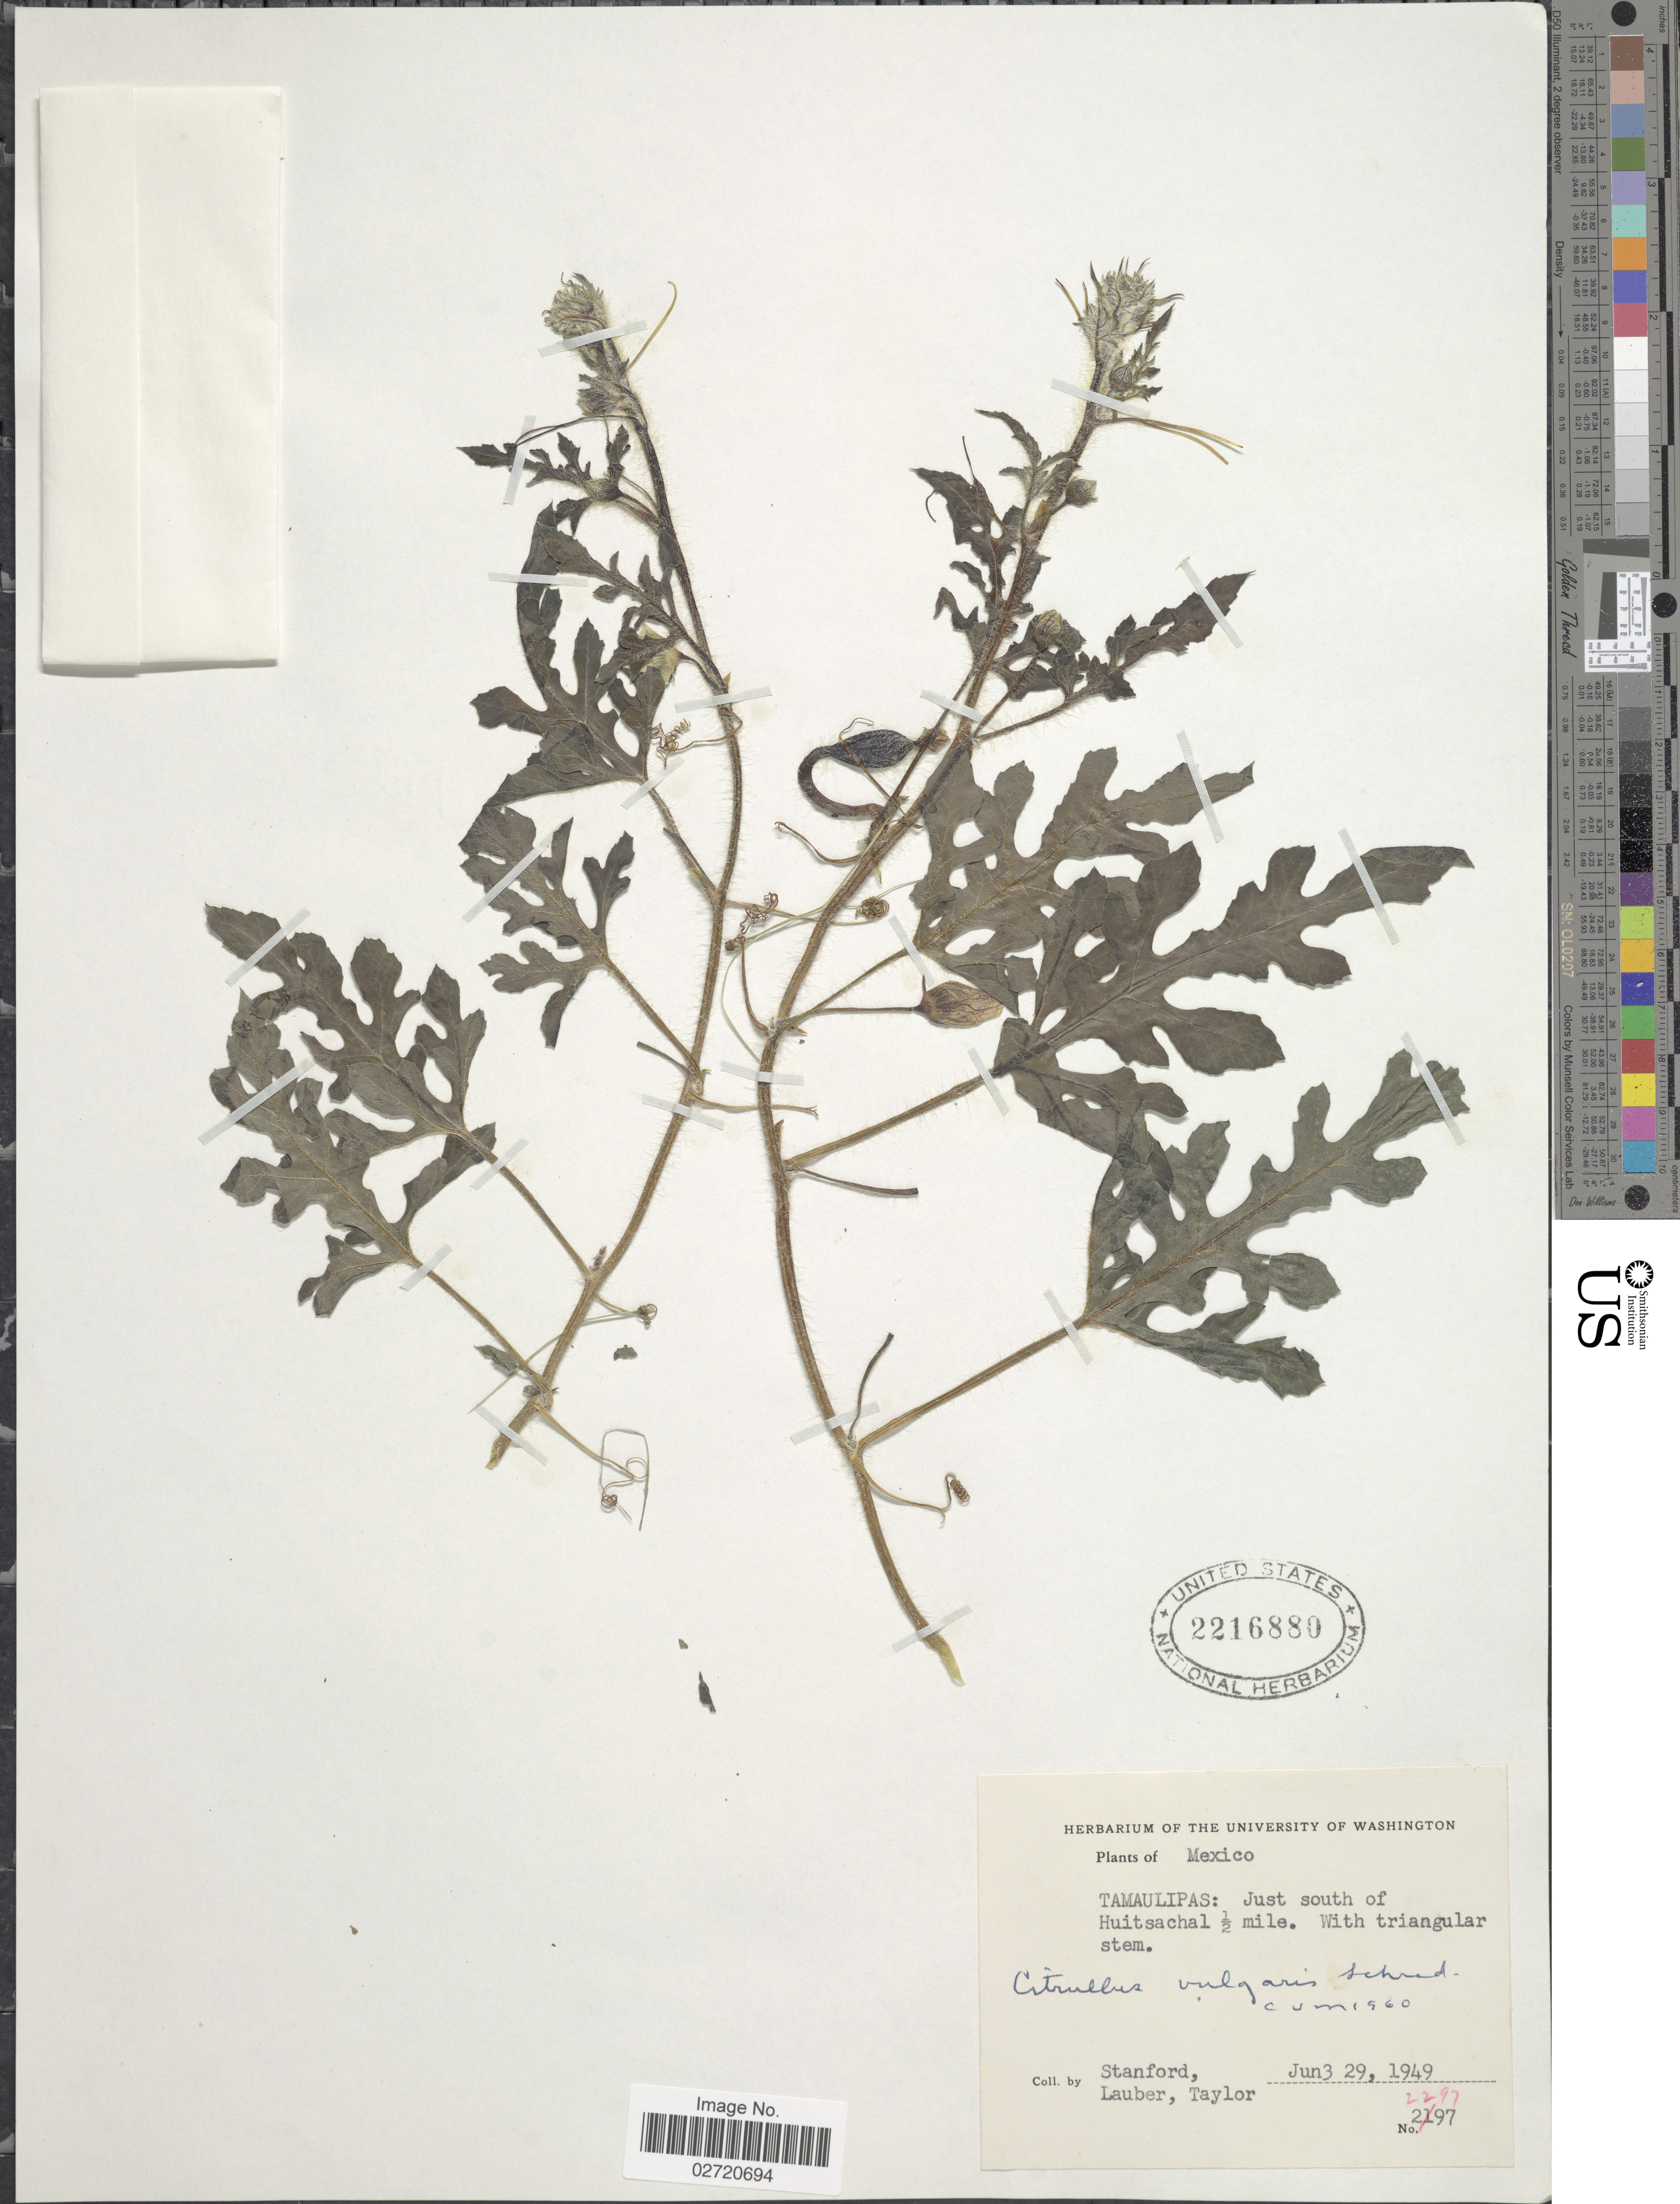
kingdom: Plantae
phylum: Tracheophyta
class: Magnoliopsida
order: Cucurbitales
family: Cucurbitaceae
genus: Citrullus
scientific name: Citrullus lanatus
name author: (Thunb.) Matsum. & Nakai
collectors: -. Stanford, -. Lauber & -. Taylor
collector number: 2297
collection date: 1949-06-29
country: Mexico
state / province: Tamaulipas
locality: Just south of Huitsachal ½ mile.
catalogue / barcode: US 2216880